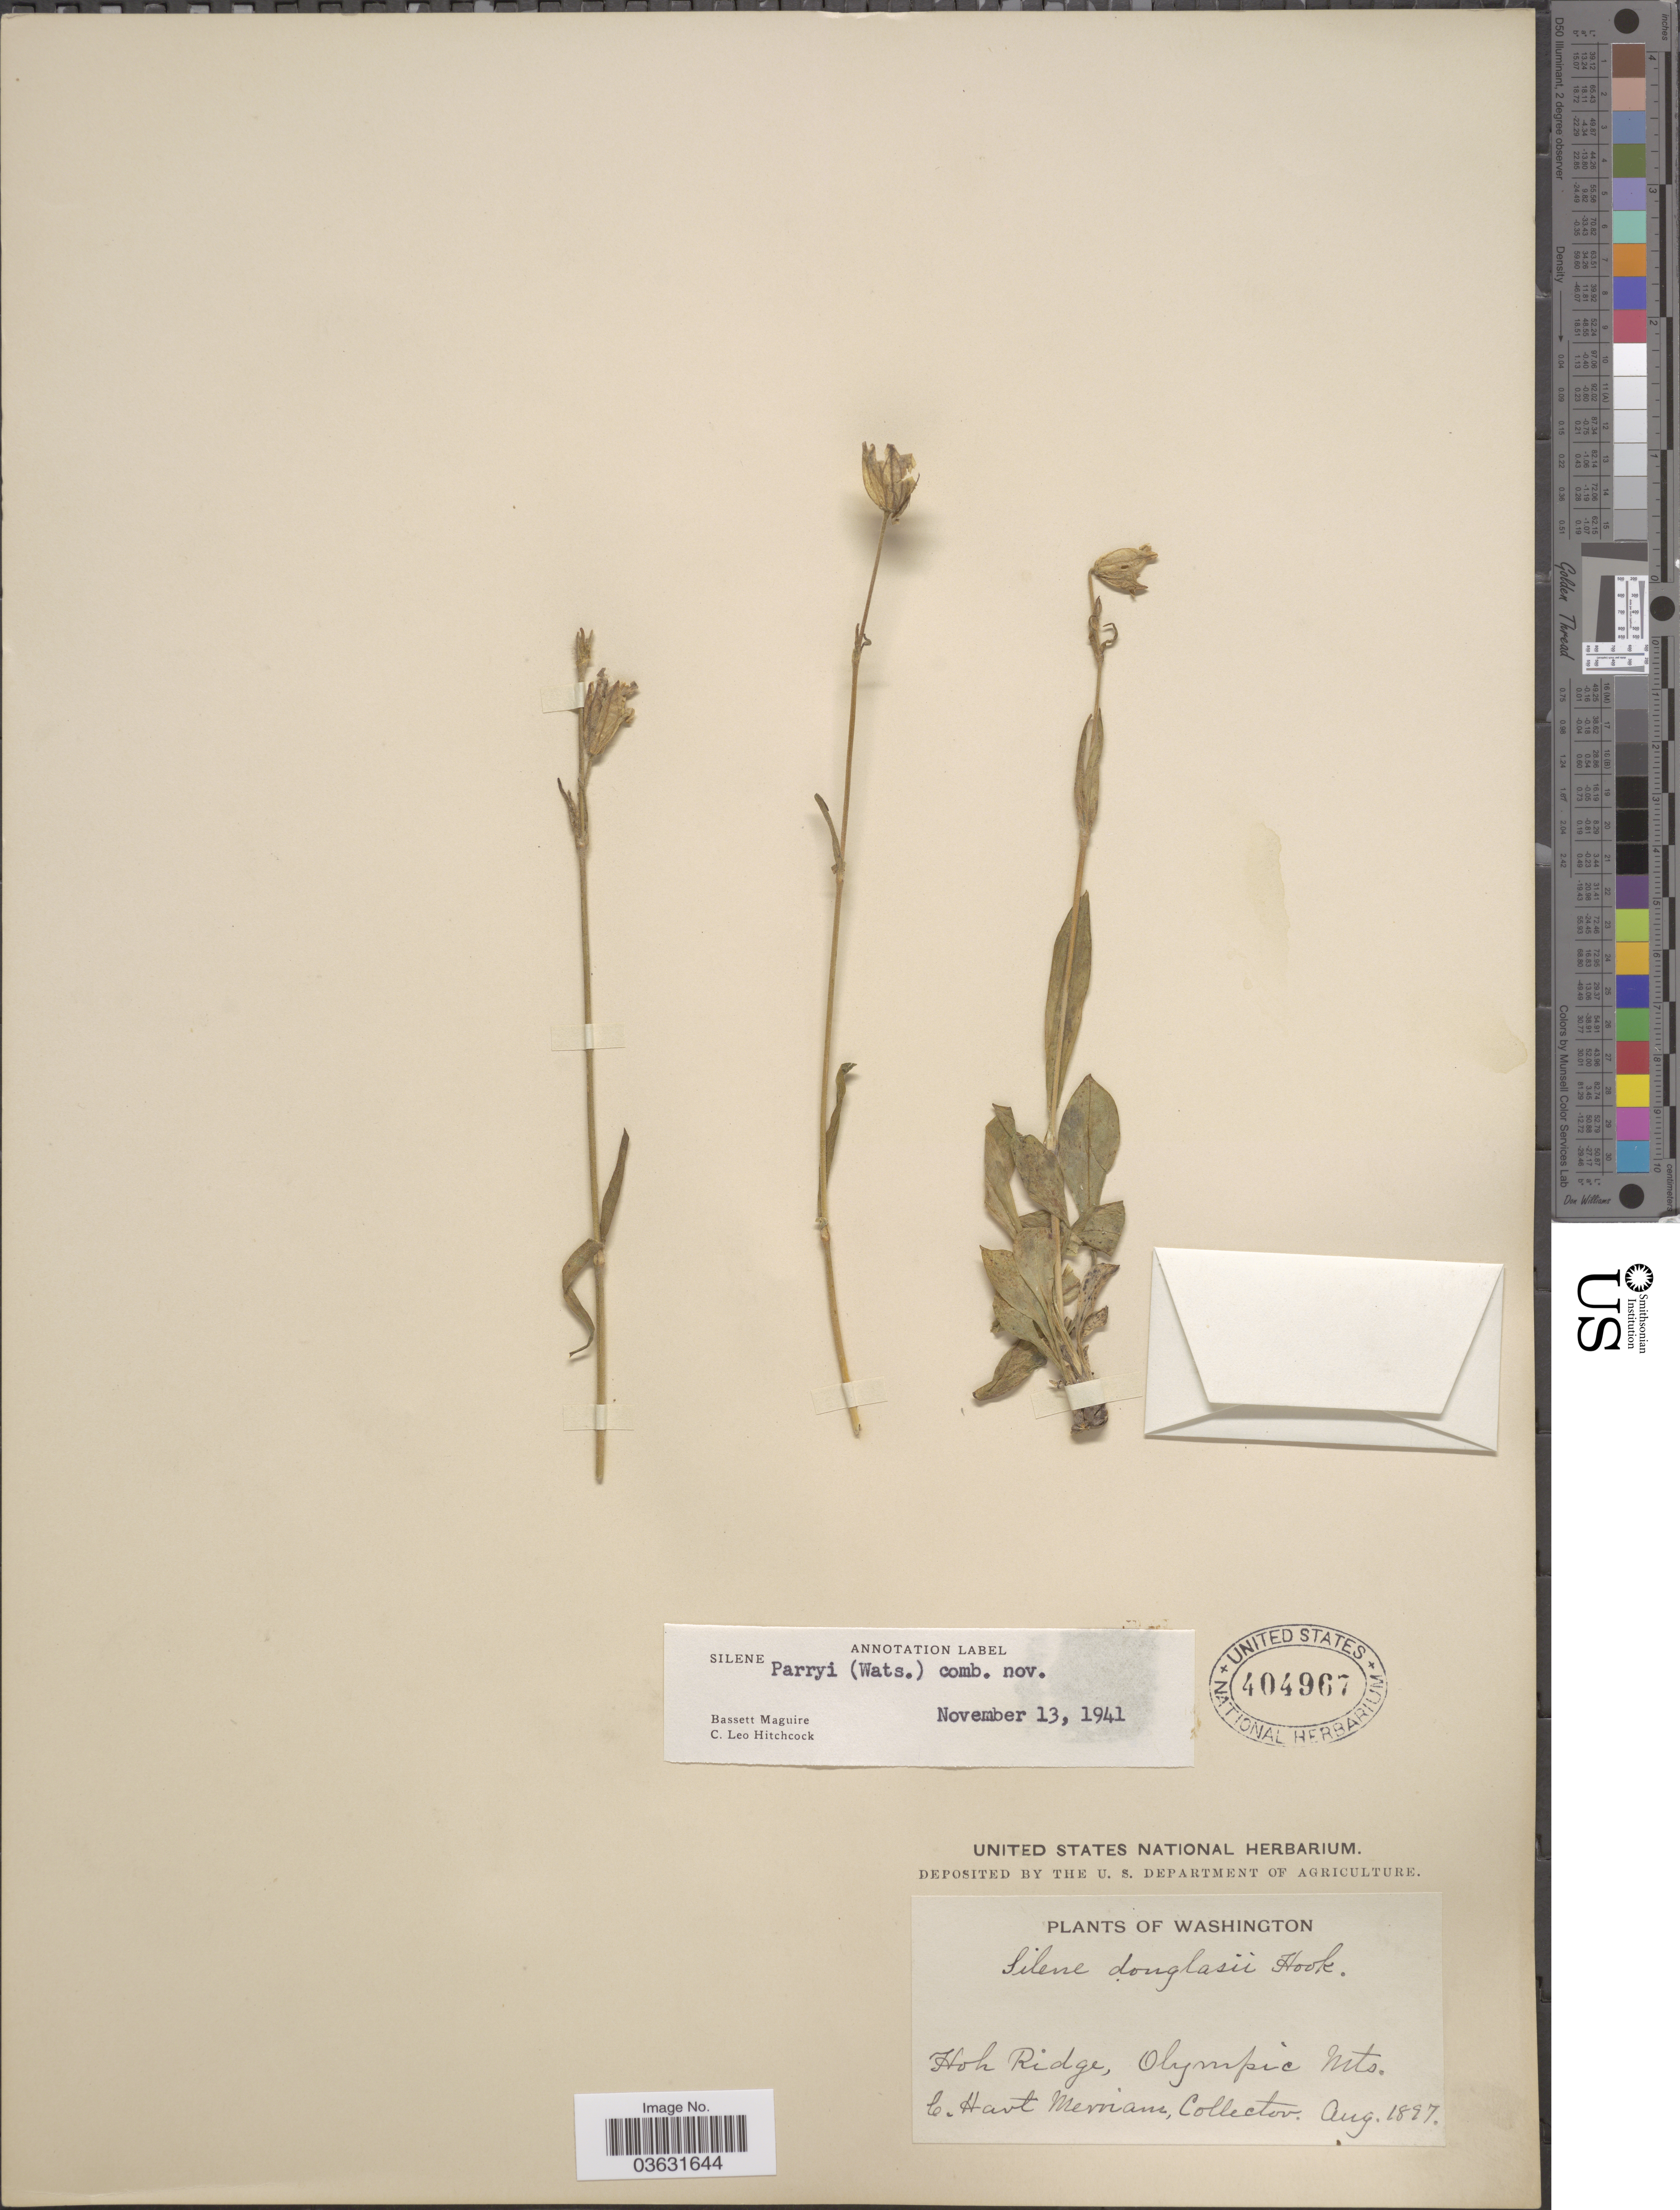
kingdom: Plantae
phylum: Tracheophyta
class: Magnoliopsida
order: Caryophyllales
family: Caryophyllaceae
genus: Silene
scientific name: Silene parryi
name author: (S. Watson) C.L. Hitchc. & Maguire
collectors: C. Merriam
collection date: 1897-08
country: United States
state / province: Washington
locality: Hoh Ridge, Olympic Mts.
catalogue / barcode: US 404967